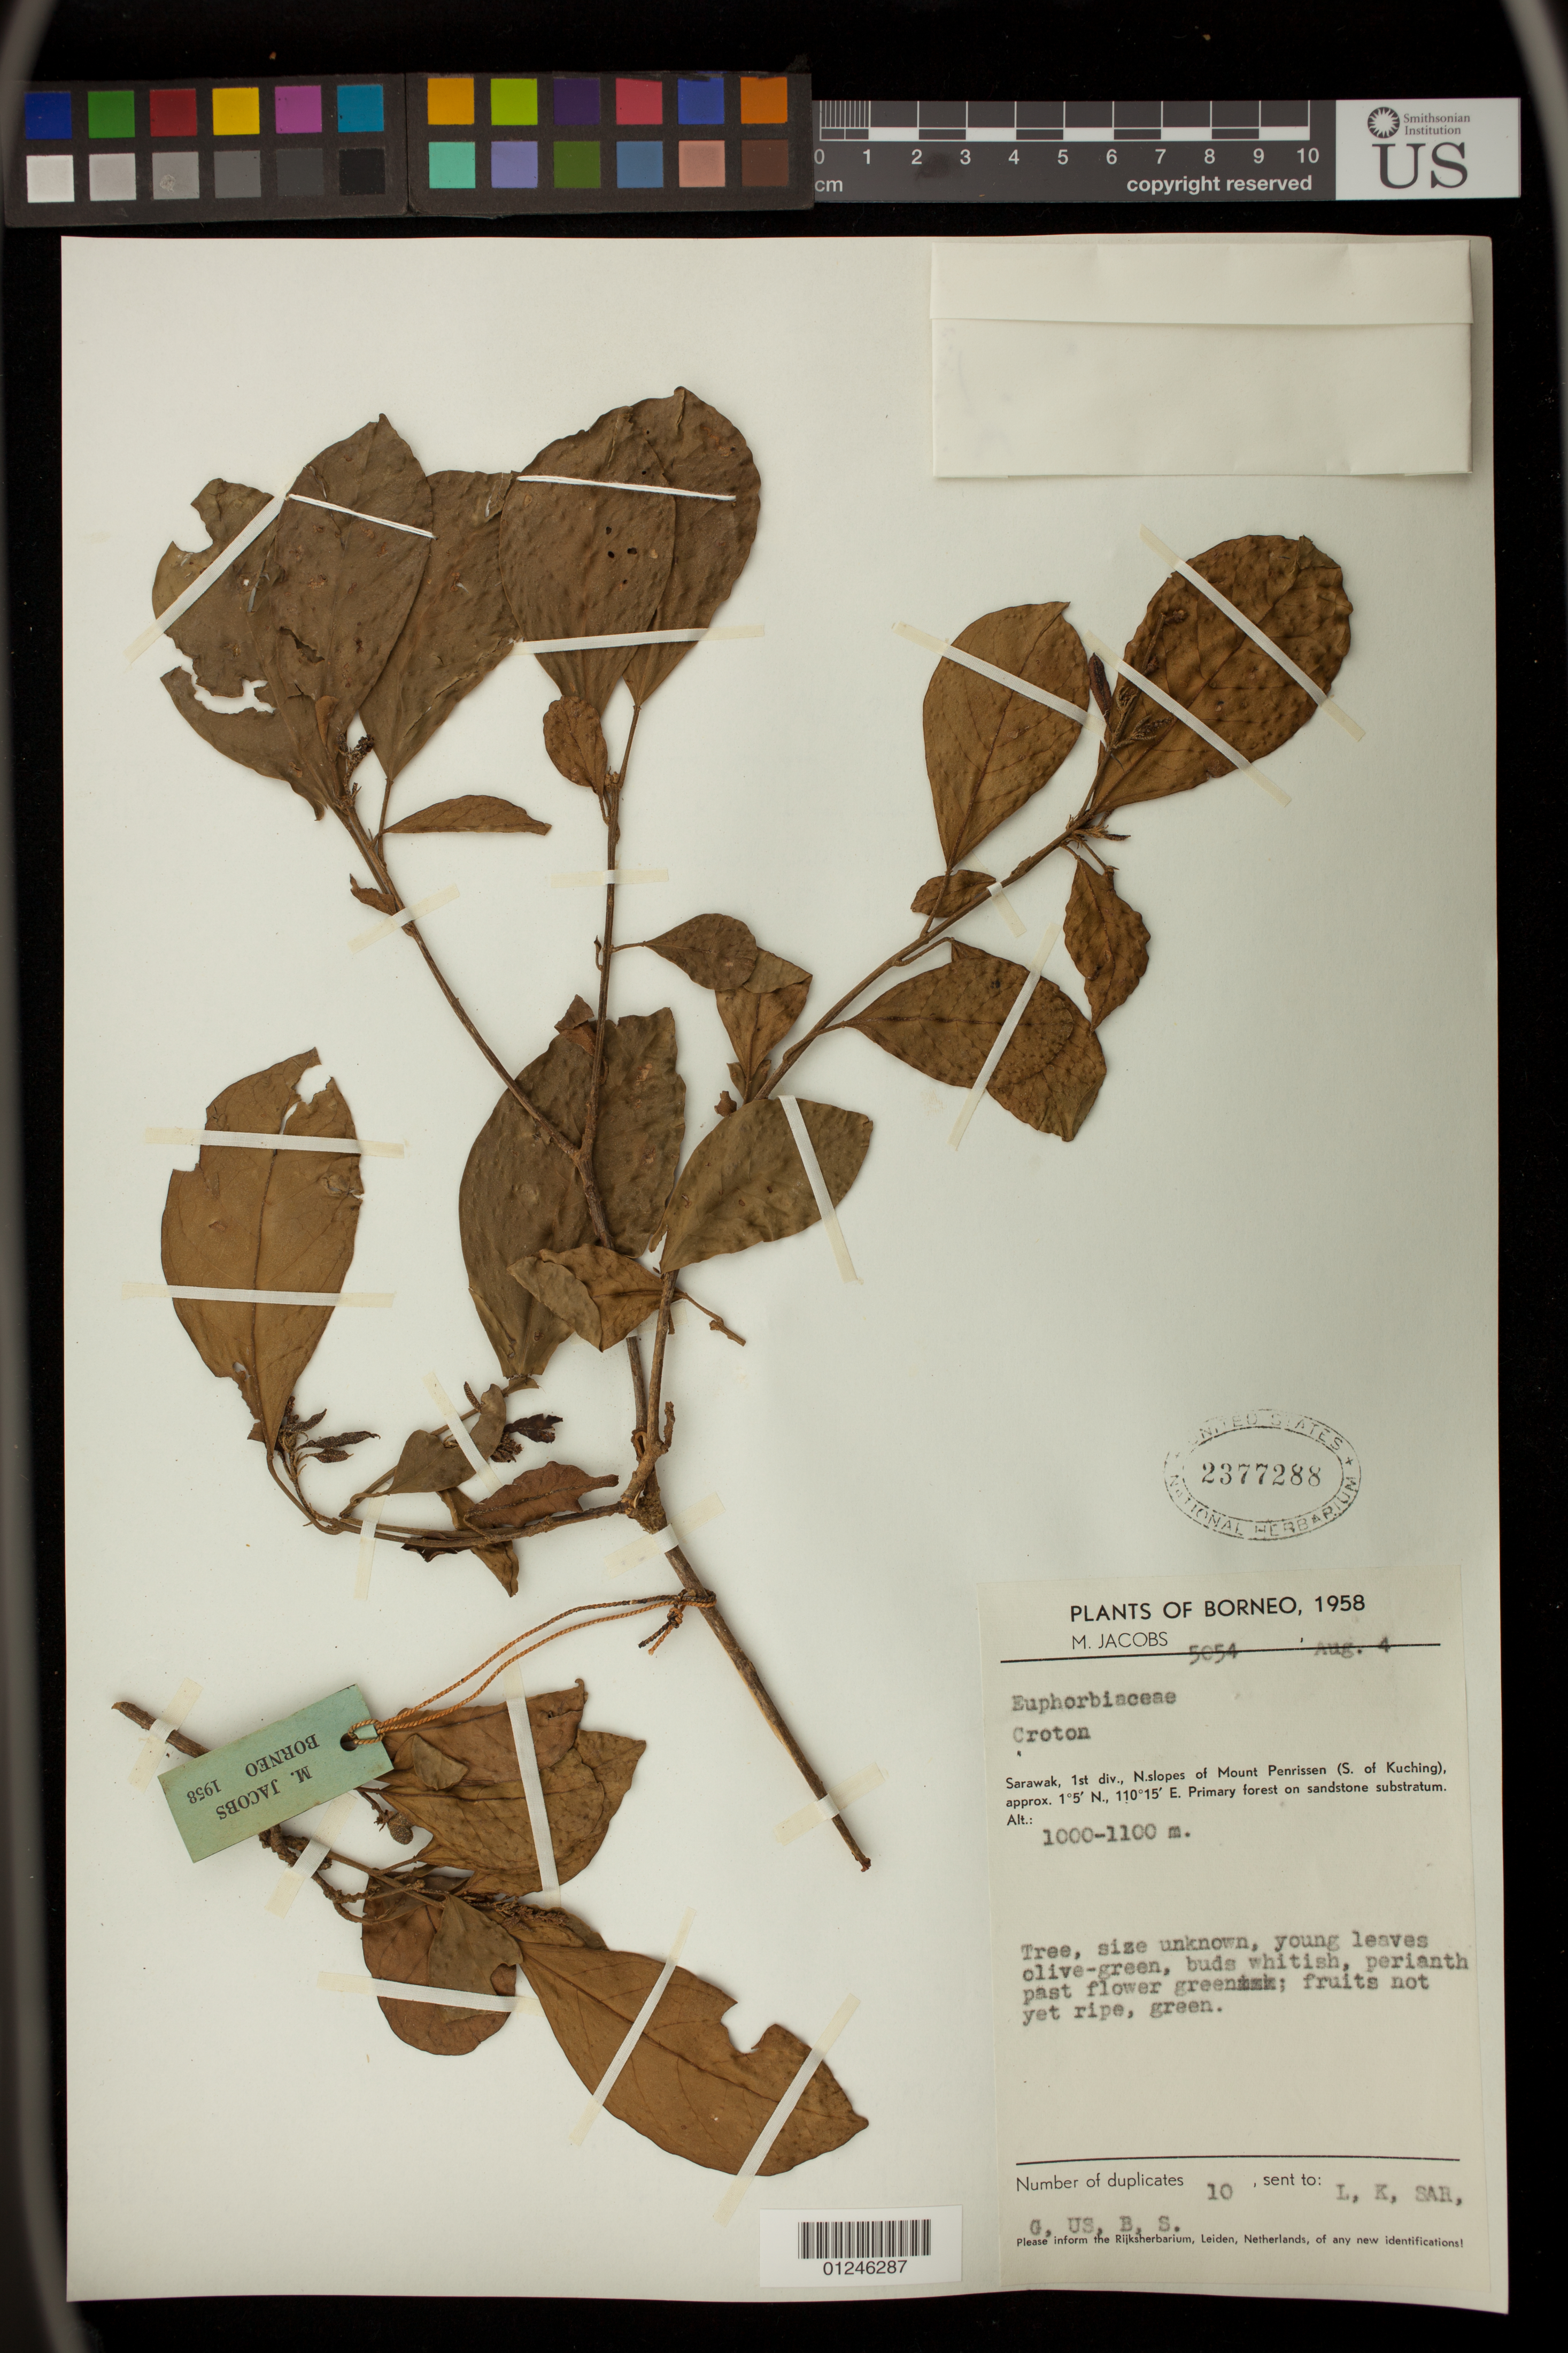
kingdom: Plantae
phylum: Tracheophyta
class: Magnoliopsida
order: Malpighiales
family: Euphorbiaceae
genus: Croton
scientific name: Croton sp.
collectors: M. Jacobs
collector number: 5054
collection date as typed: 4 Aug 1958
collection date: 1958-08-04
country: Malaysia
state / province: Sarawak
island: Borneo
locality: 1st div., N. slopes of Mount Penrissen (S. of Kuching)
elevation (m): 1000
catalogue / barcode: US 2377288